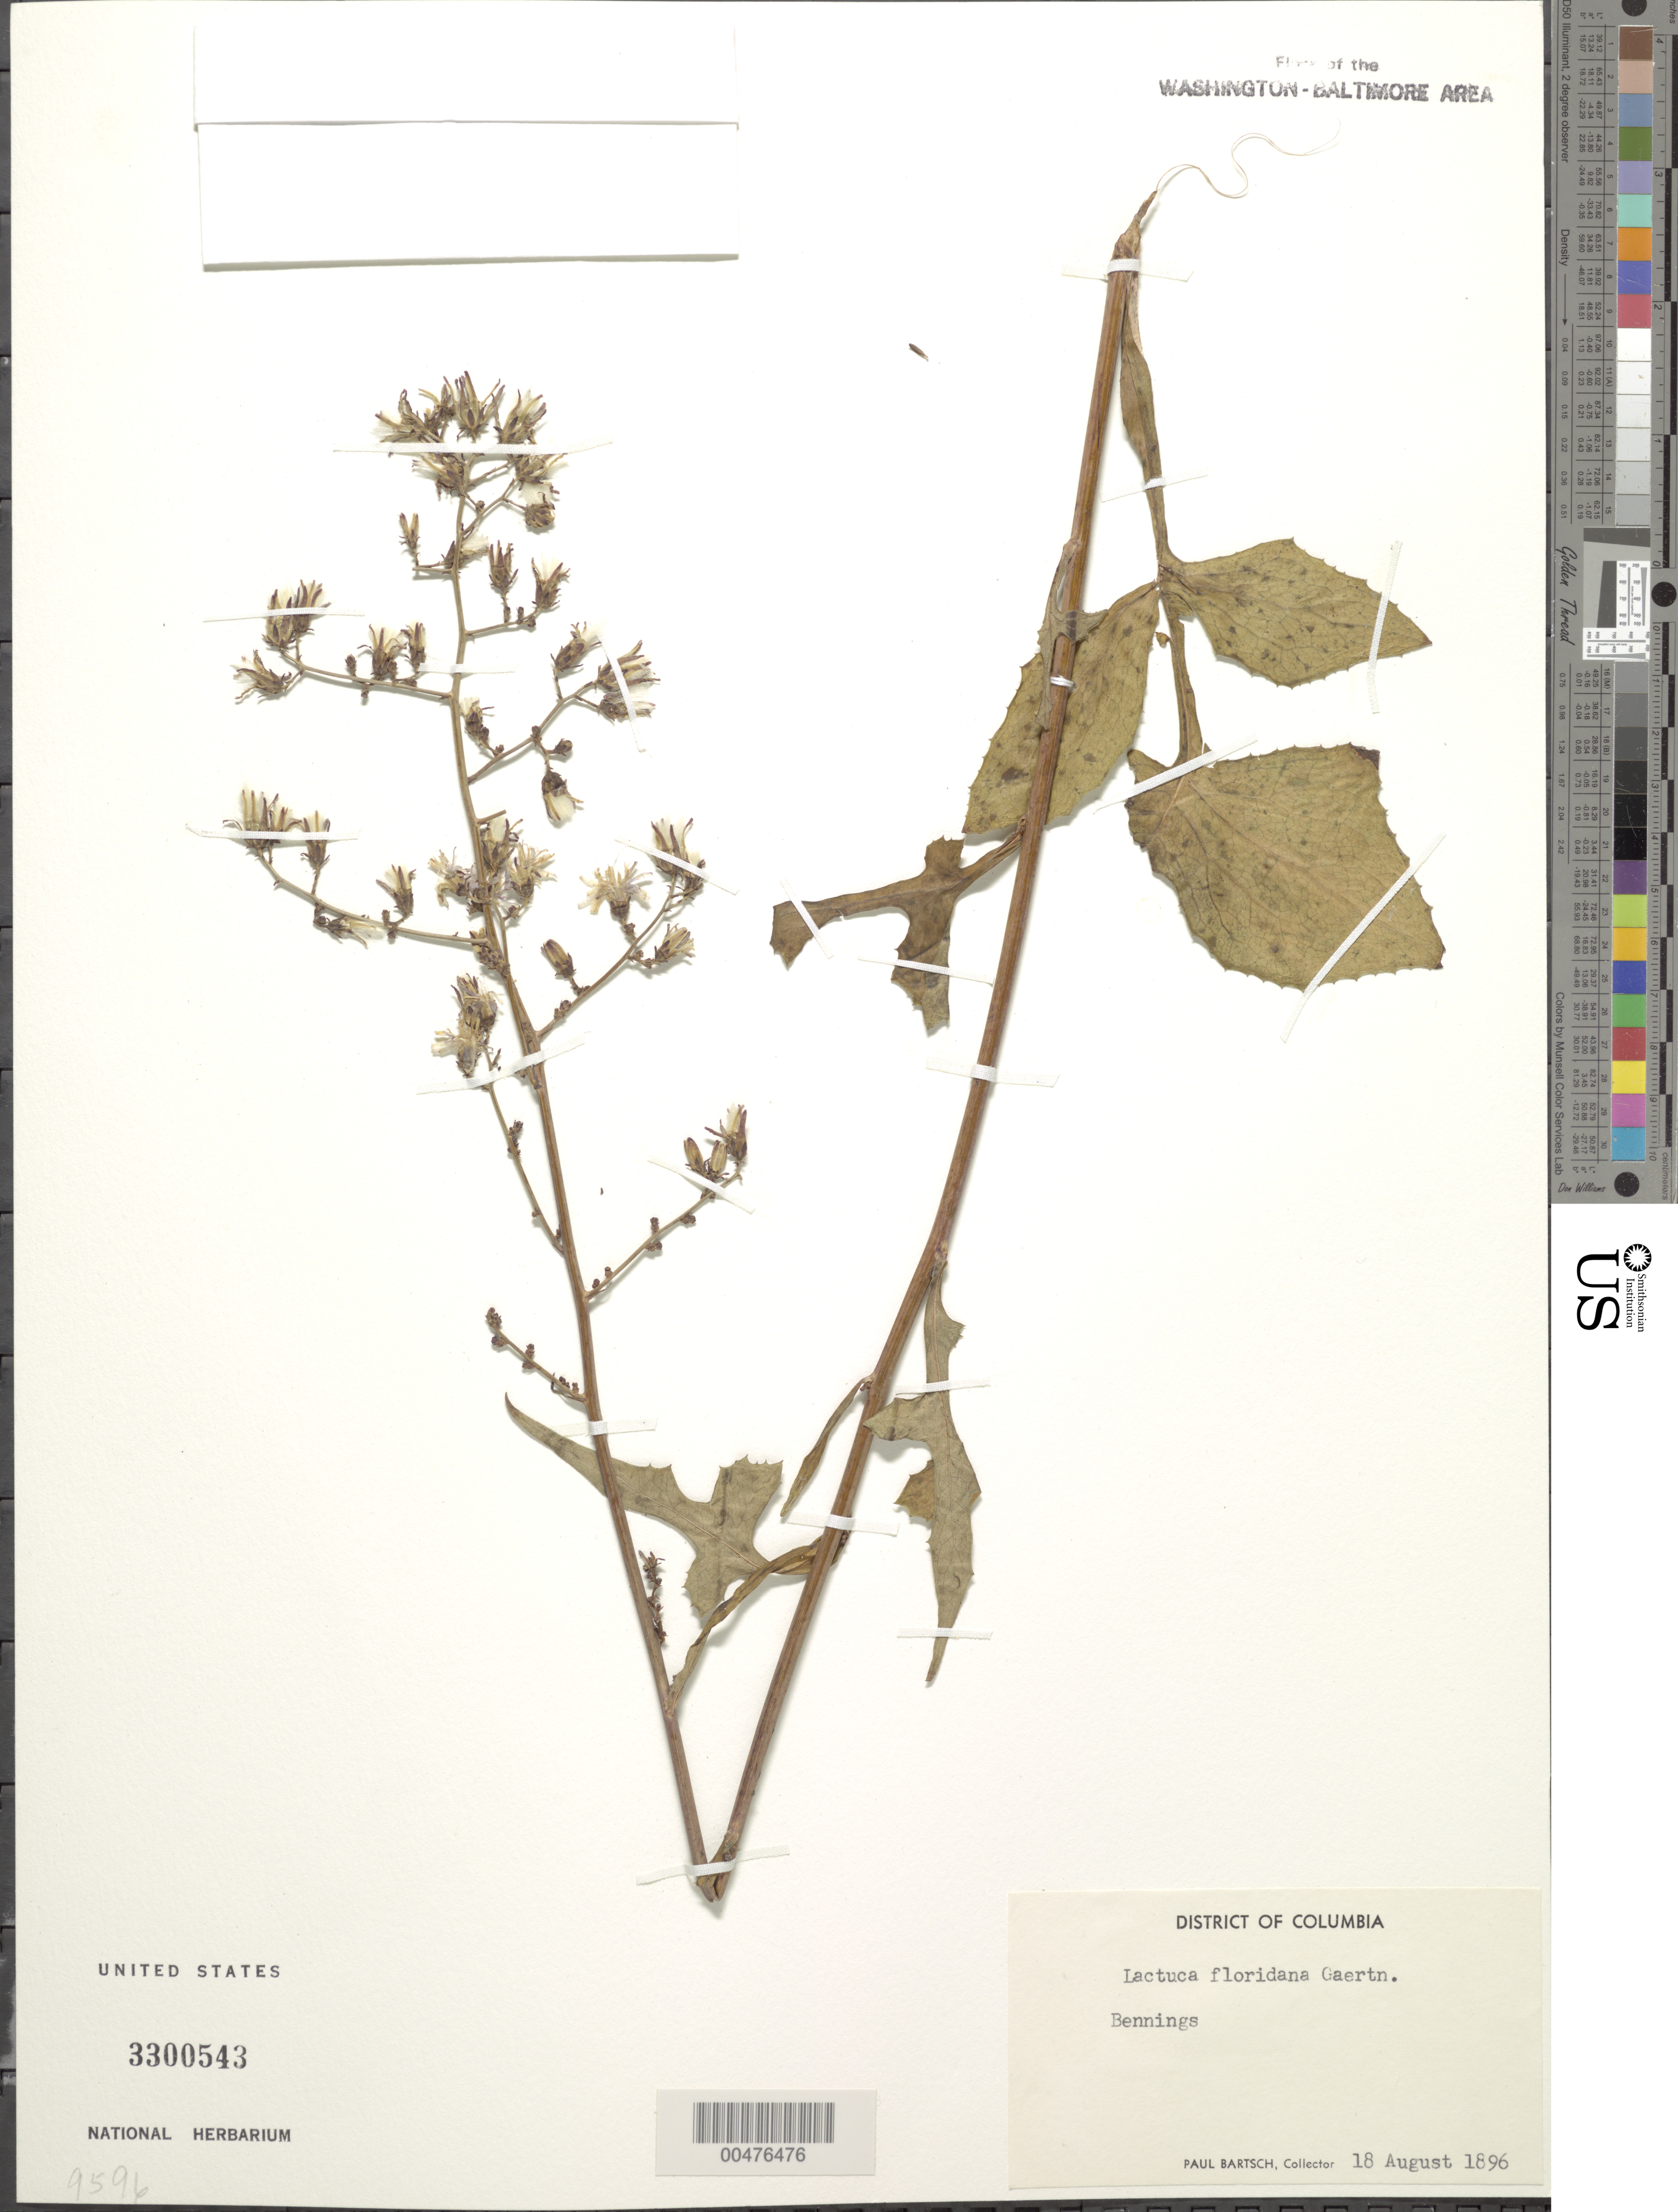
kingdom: Plantae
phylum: Tracheophyta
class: Magnoliopsida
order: Asterales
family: Asteraceae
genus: Lactuca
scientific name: Lactuca floridana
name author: (L.) Gaertn.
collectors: P. Bartsch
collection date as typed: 18 Aug 1896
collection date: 1896-08-18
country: United States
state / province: District of Columbia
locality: Benning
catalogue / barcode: US 3300543